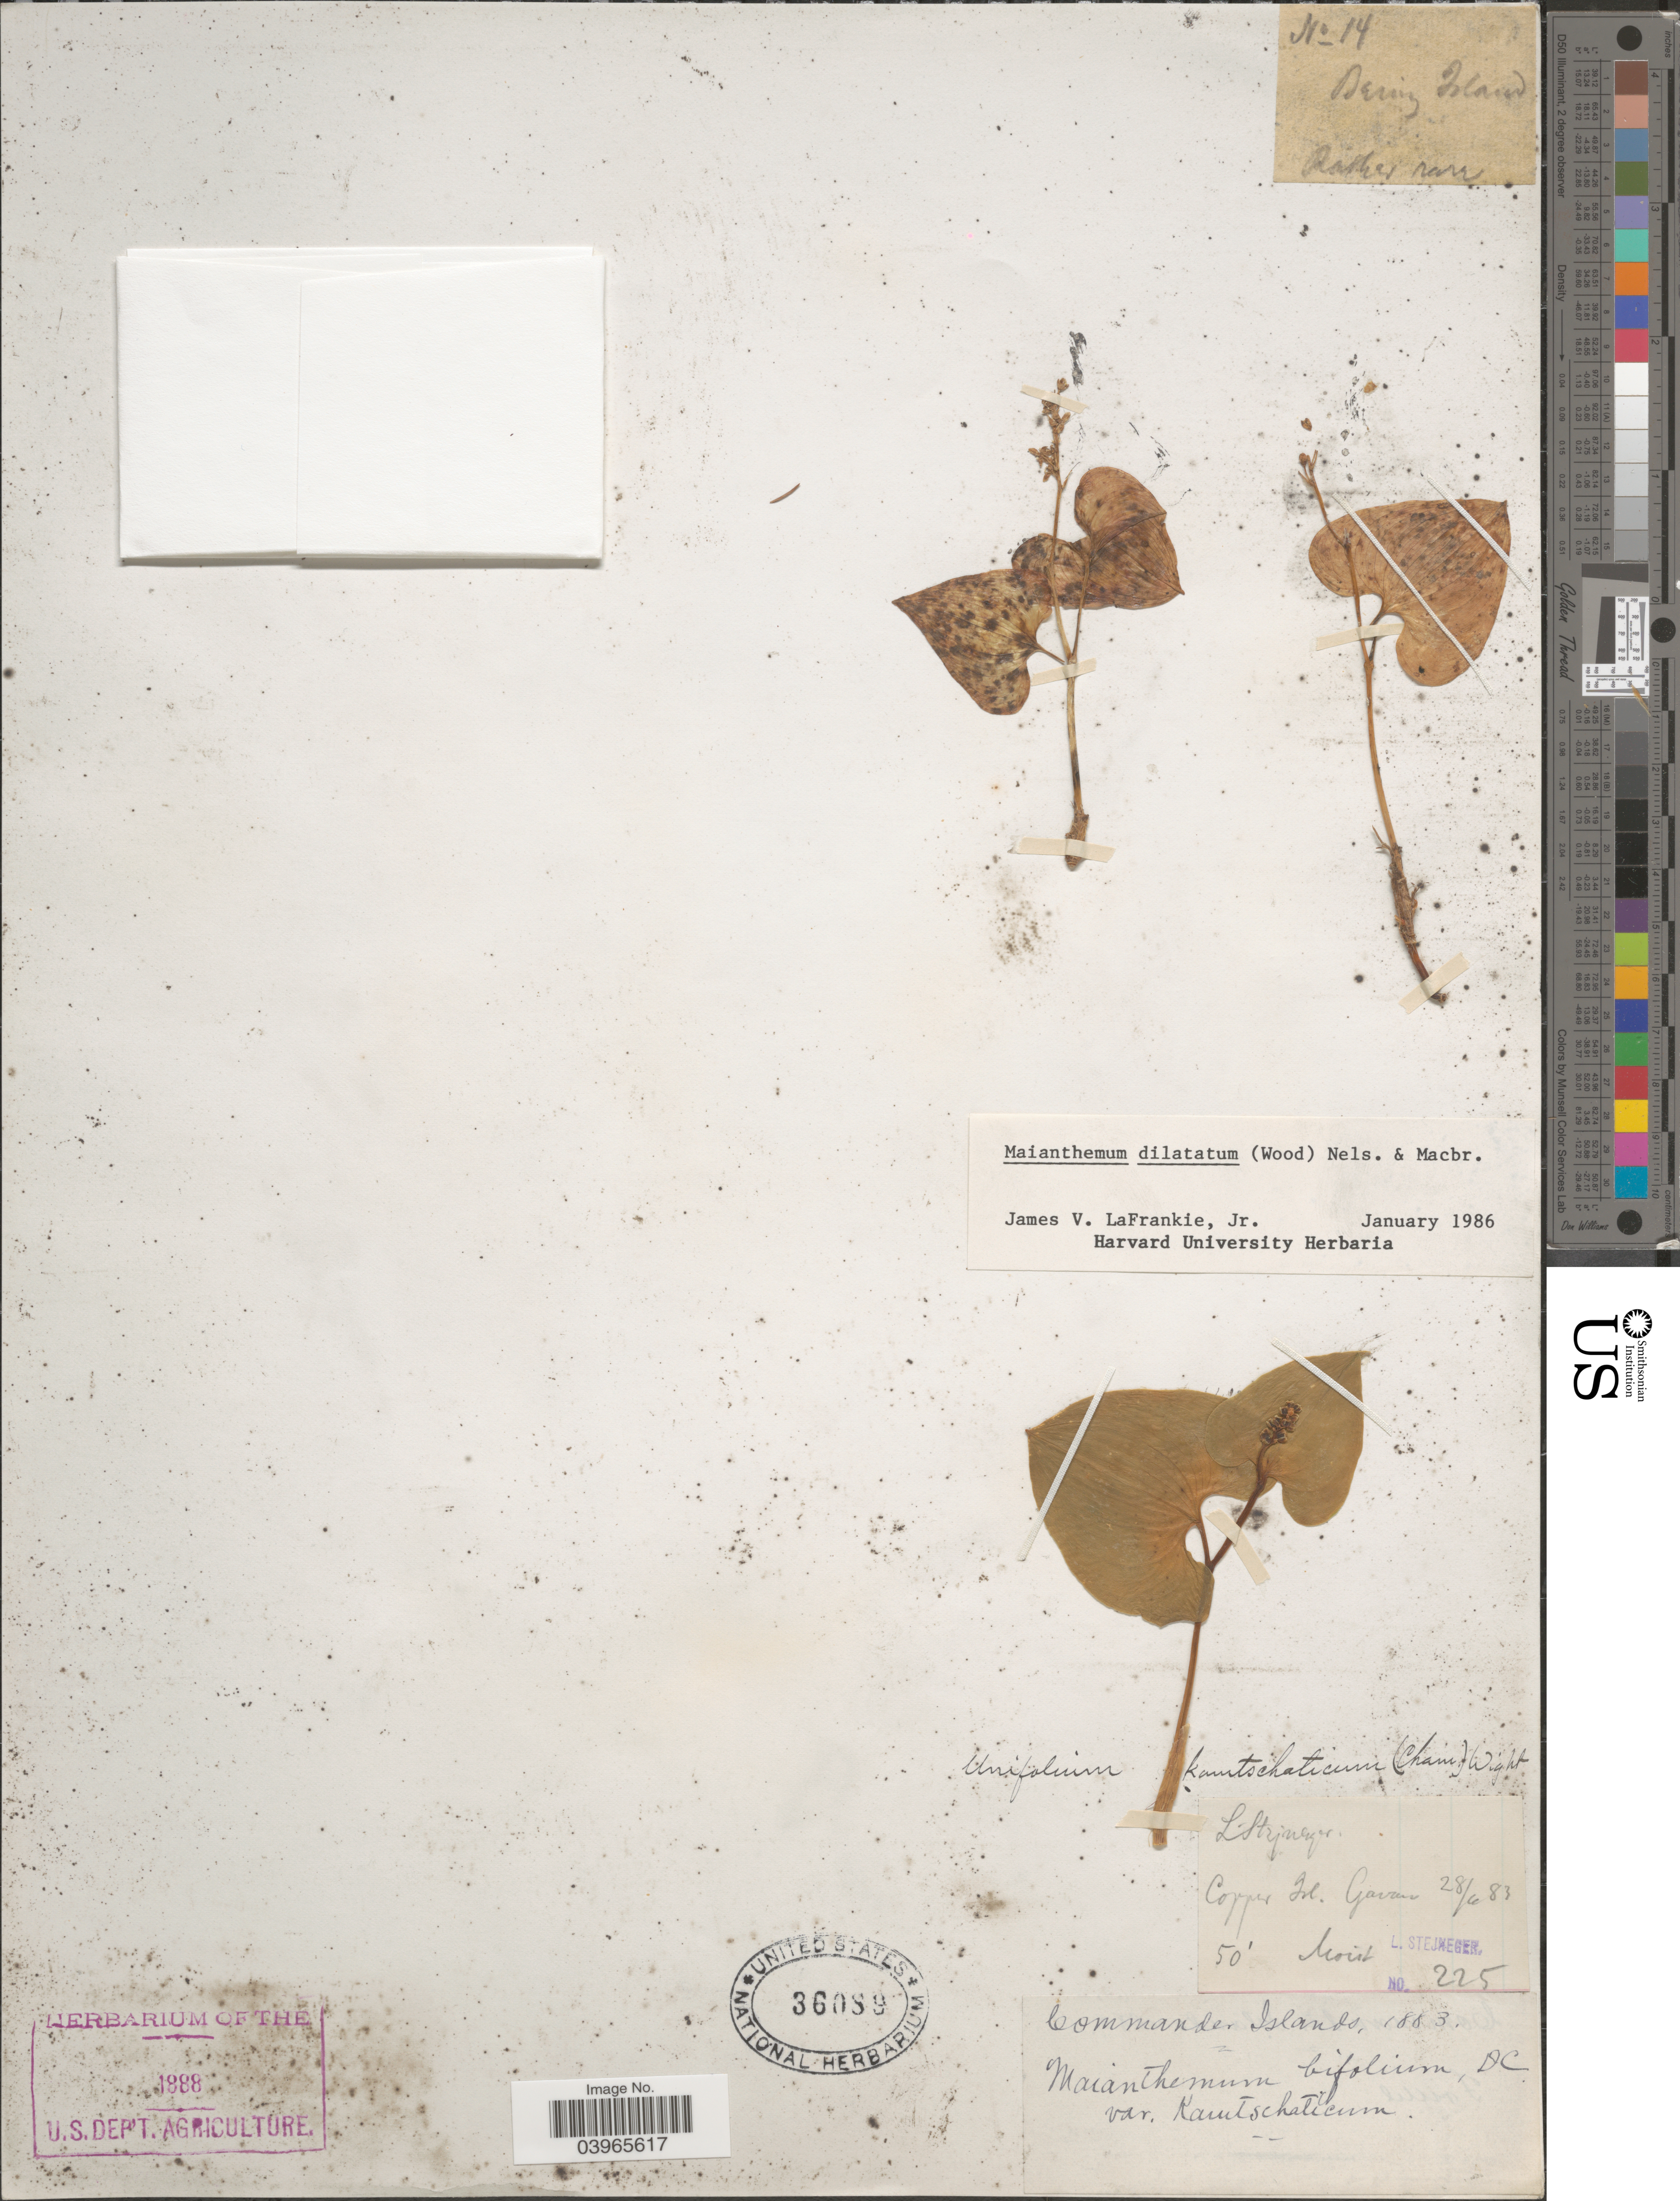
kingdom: Plantae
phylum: Tracheophyta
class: Liliopsida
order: Asparagales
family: Asparagaceae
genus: Maianthemum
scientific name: Maianthemum dilatatum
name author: (Alph. Wood) A. Nelson & J.F. Macbr.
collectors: L. Stejneger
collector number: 225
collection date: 1883-06-28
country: Russian Federation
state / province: Kamchatka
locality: Copper Isl. Gavan. Commander Islands.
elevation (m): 15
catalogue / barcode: US 36089